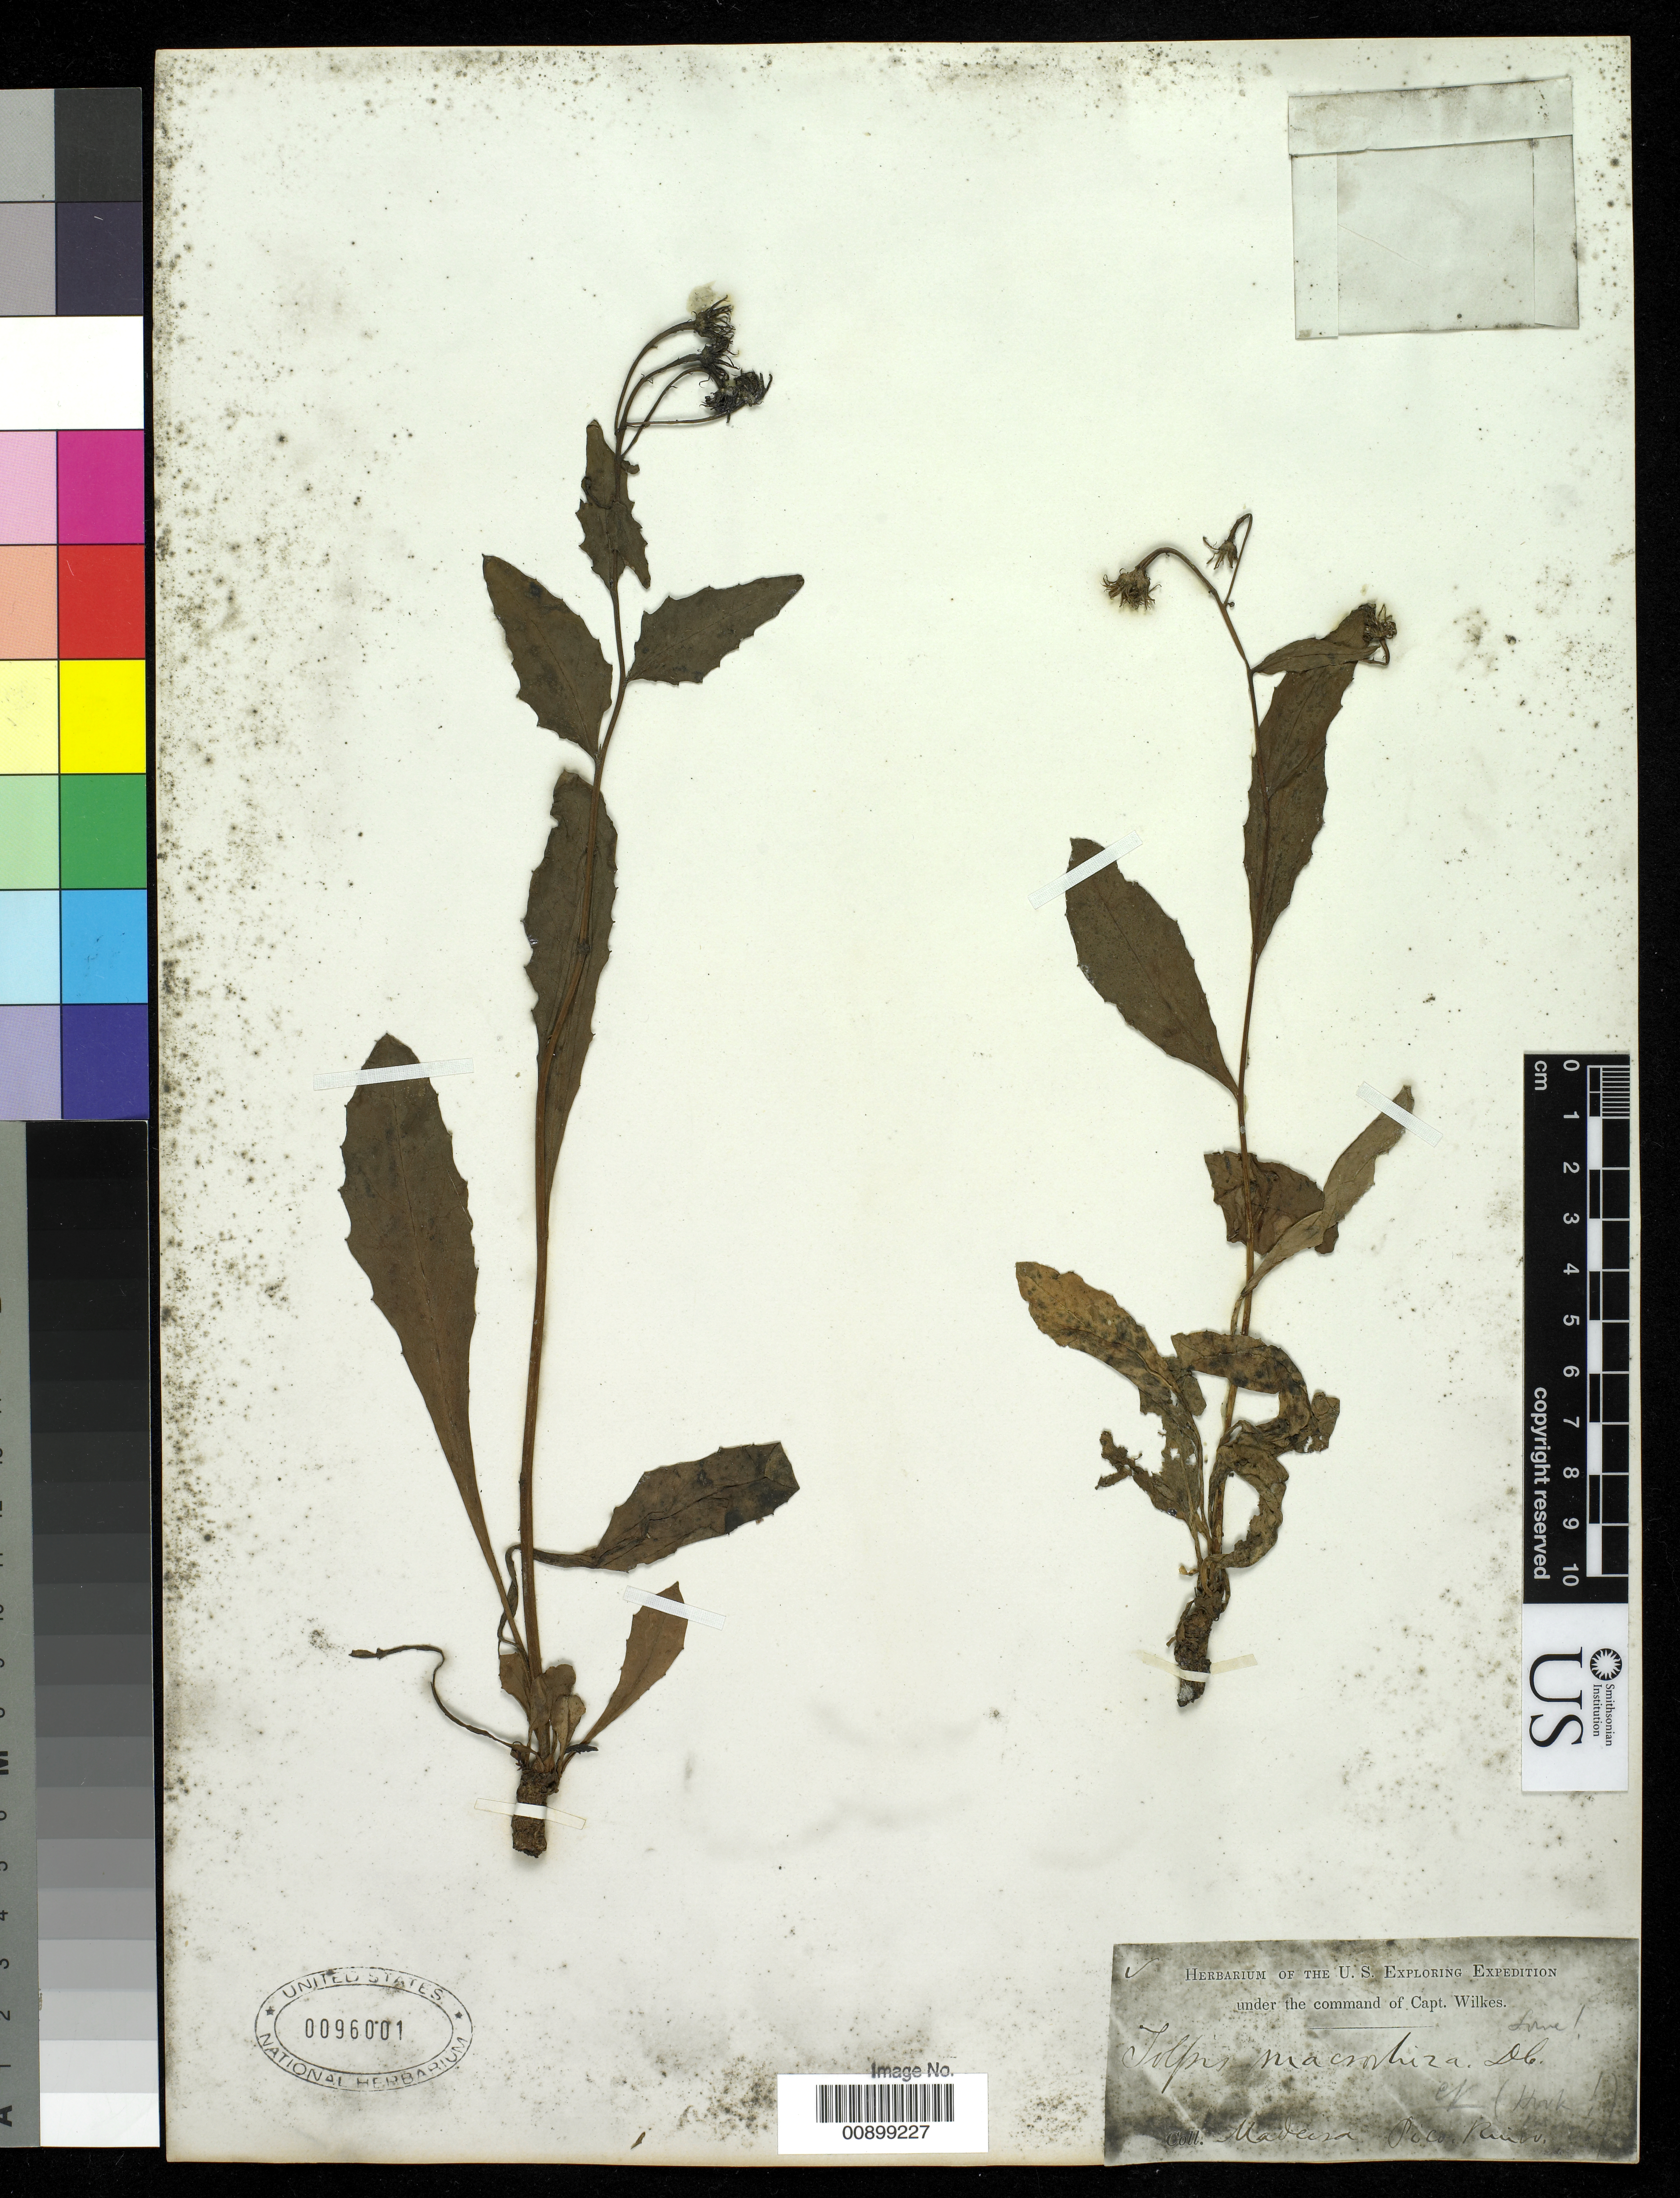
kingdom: Plantae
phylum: Tracheophyta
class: Magnoliopsida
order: Asterales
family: Asteraceae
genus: Tolpis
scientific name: Tolpis macrorhiza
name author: Lowe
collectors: Wilkes Explor. Exped.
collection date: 1838/1842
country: Portugal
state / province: Madeira (Aut. Reg.)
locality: Pico. Ruivo.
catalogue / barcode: US 96001